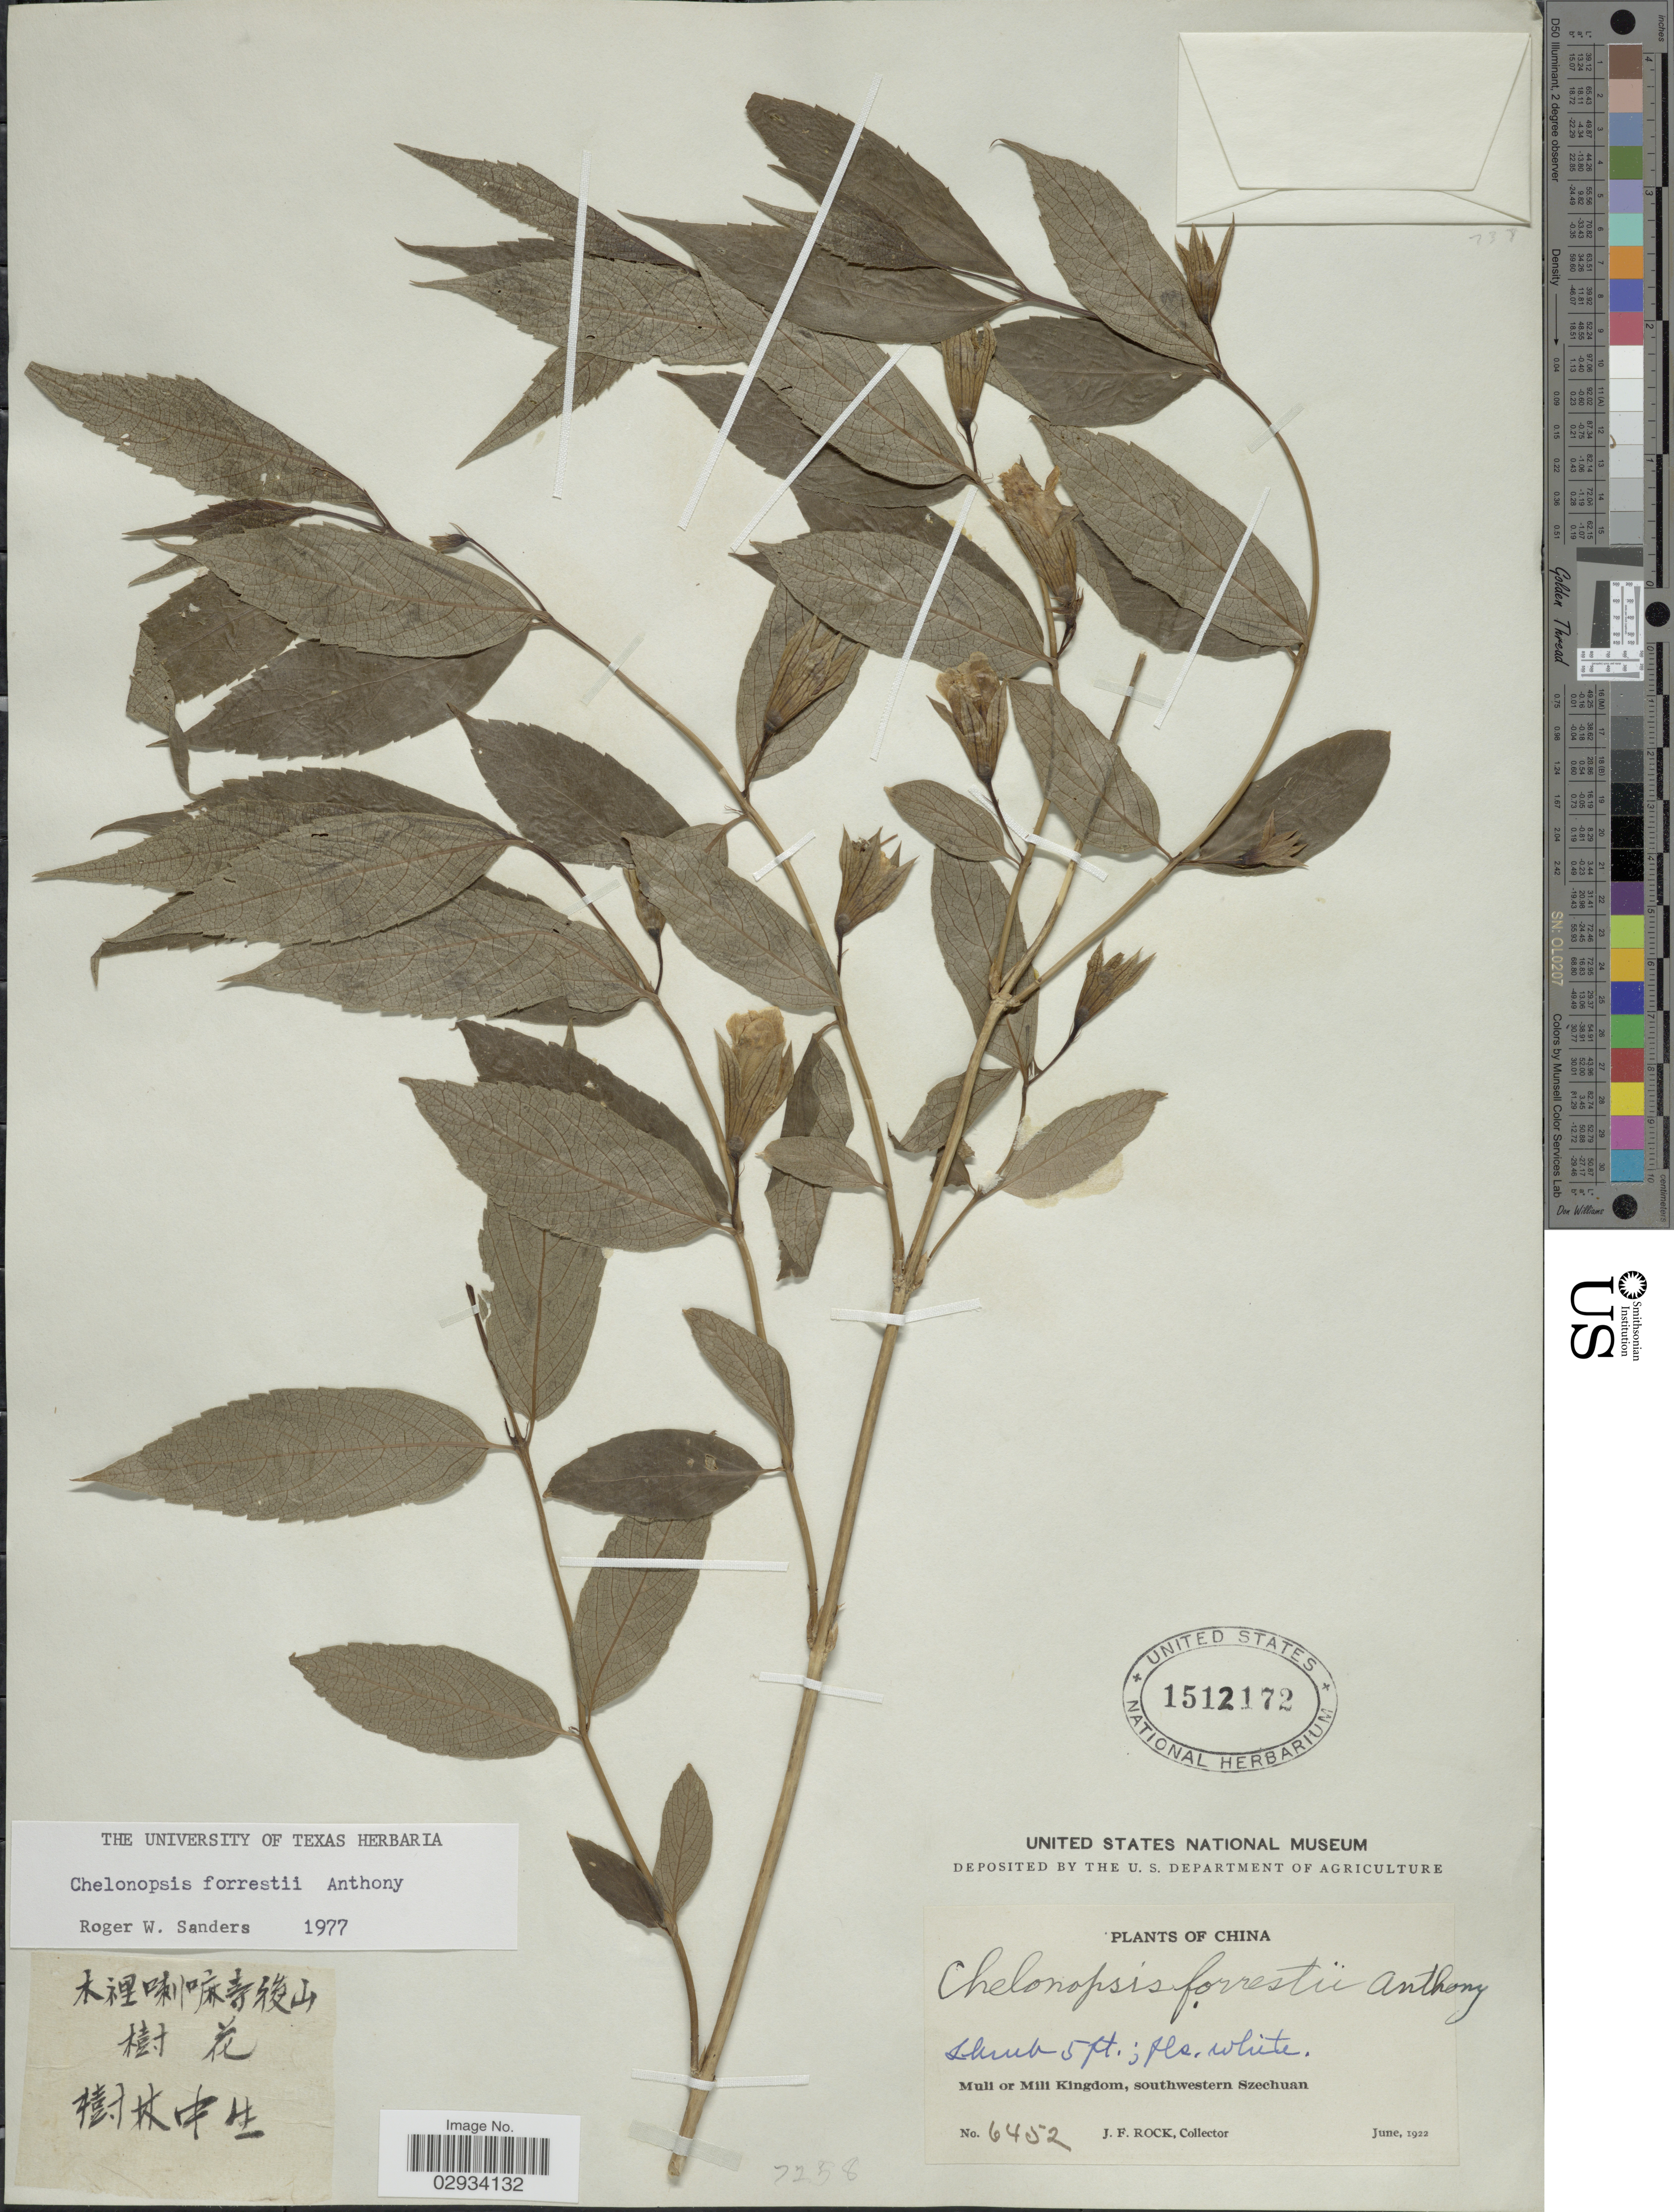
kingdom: Plantae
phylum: Tracheophyta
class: Magnoliopsida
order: Lamiales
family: Lamiaceae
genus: Chelonopsis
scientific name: Chelonopsis forrestii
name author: J. Anthony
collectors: J. Rock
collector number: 6452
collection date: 1922-06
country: China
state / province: Sichuan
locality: Muli or Mili Kingdom, southwestern Szechuan.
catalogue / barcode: US 1512172